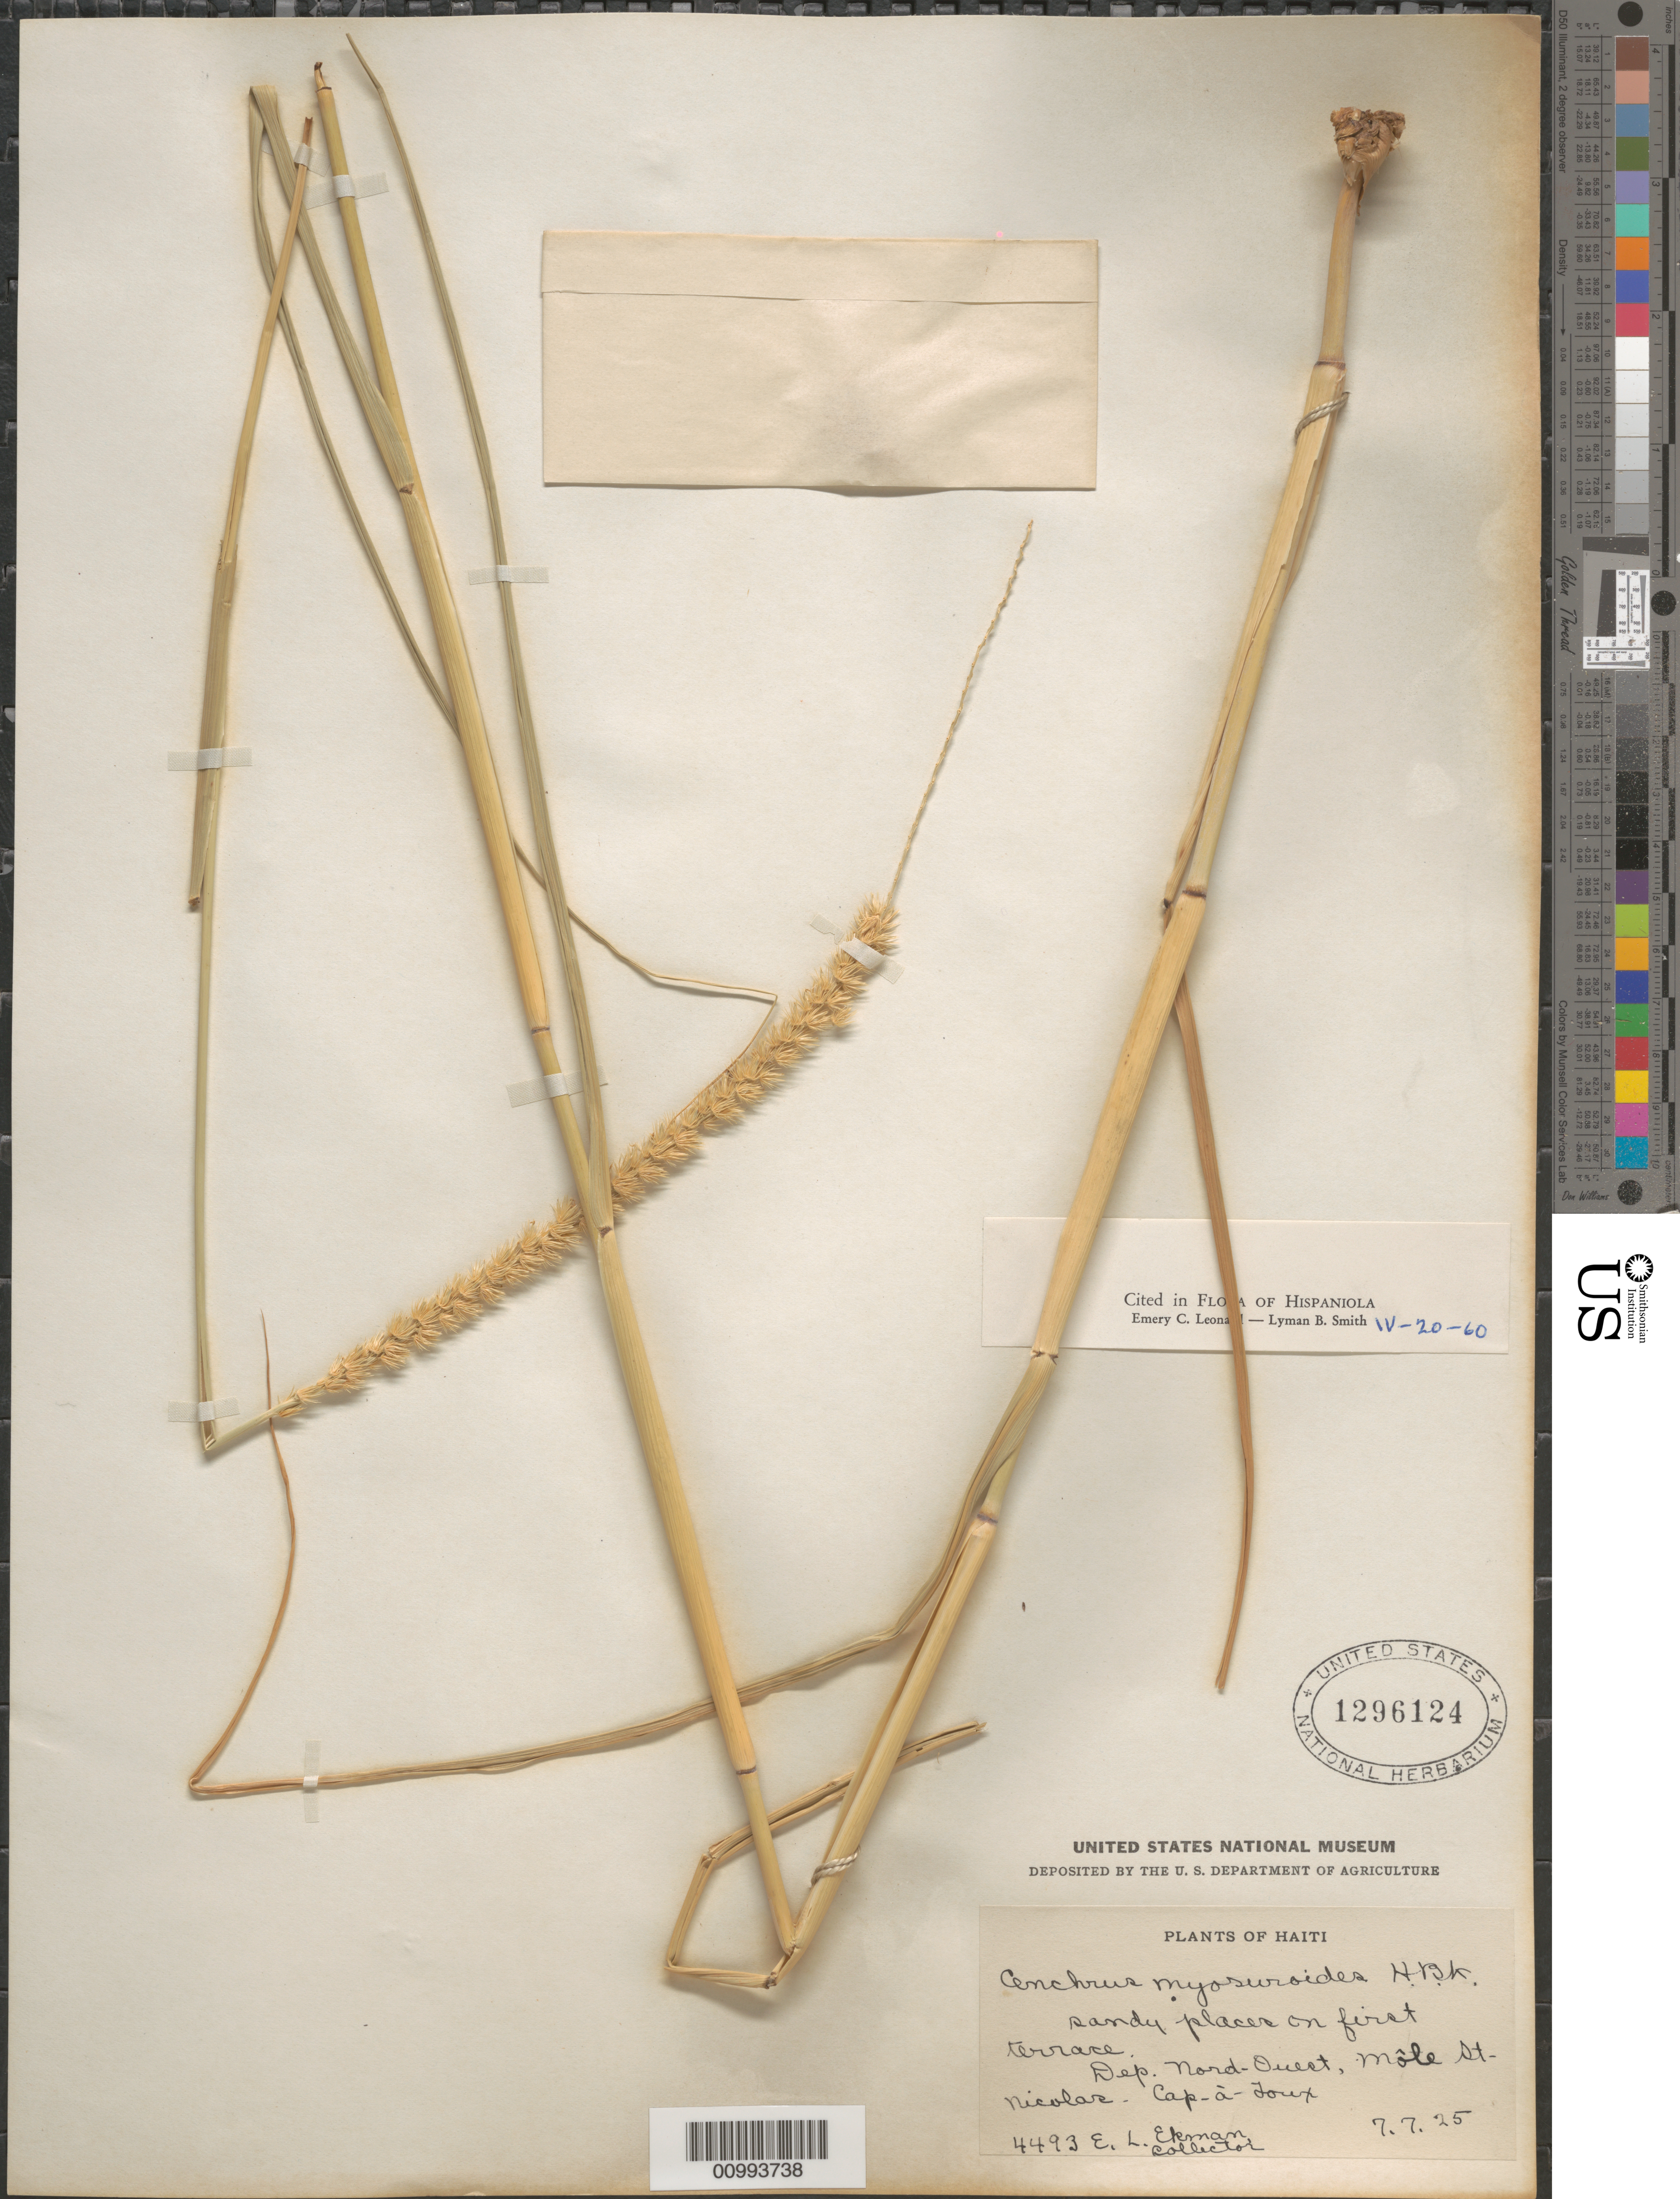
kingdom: Plantae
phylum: Tracheophyta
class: Liliopsida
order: Poales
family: Poaceae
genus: Cenchrus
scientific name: Cenchrus myosuroides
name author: Kunth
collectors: E. L. Ekman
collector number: H 4493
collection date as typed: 07 Jul 1925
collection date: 1925-07-07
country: Haiti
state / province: Nord-Óuest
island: Hispaniola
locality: Mole St. Nicolas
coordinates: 0 N, 0 E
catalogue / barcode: US 1296124